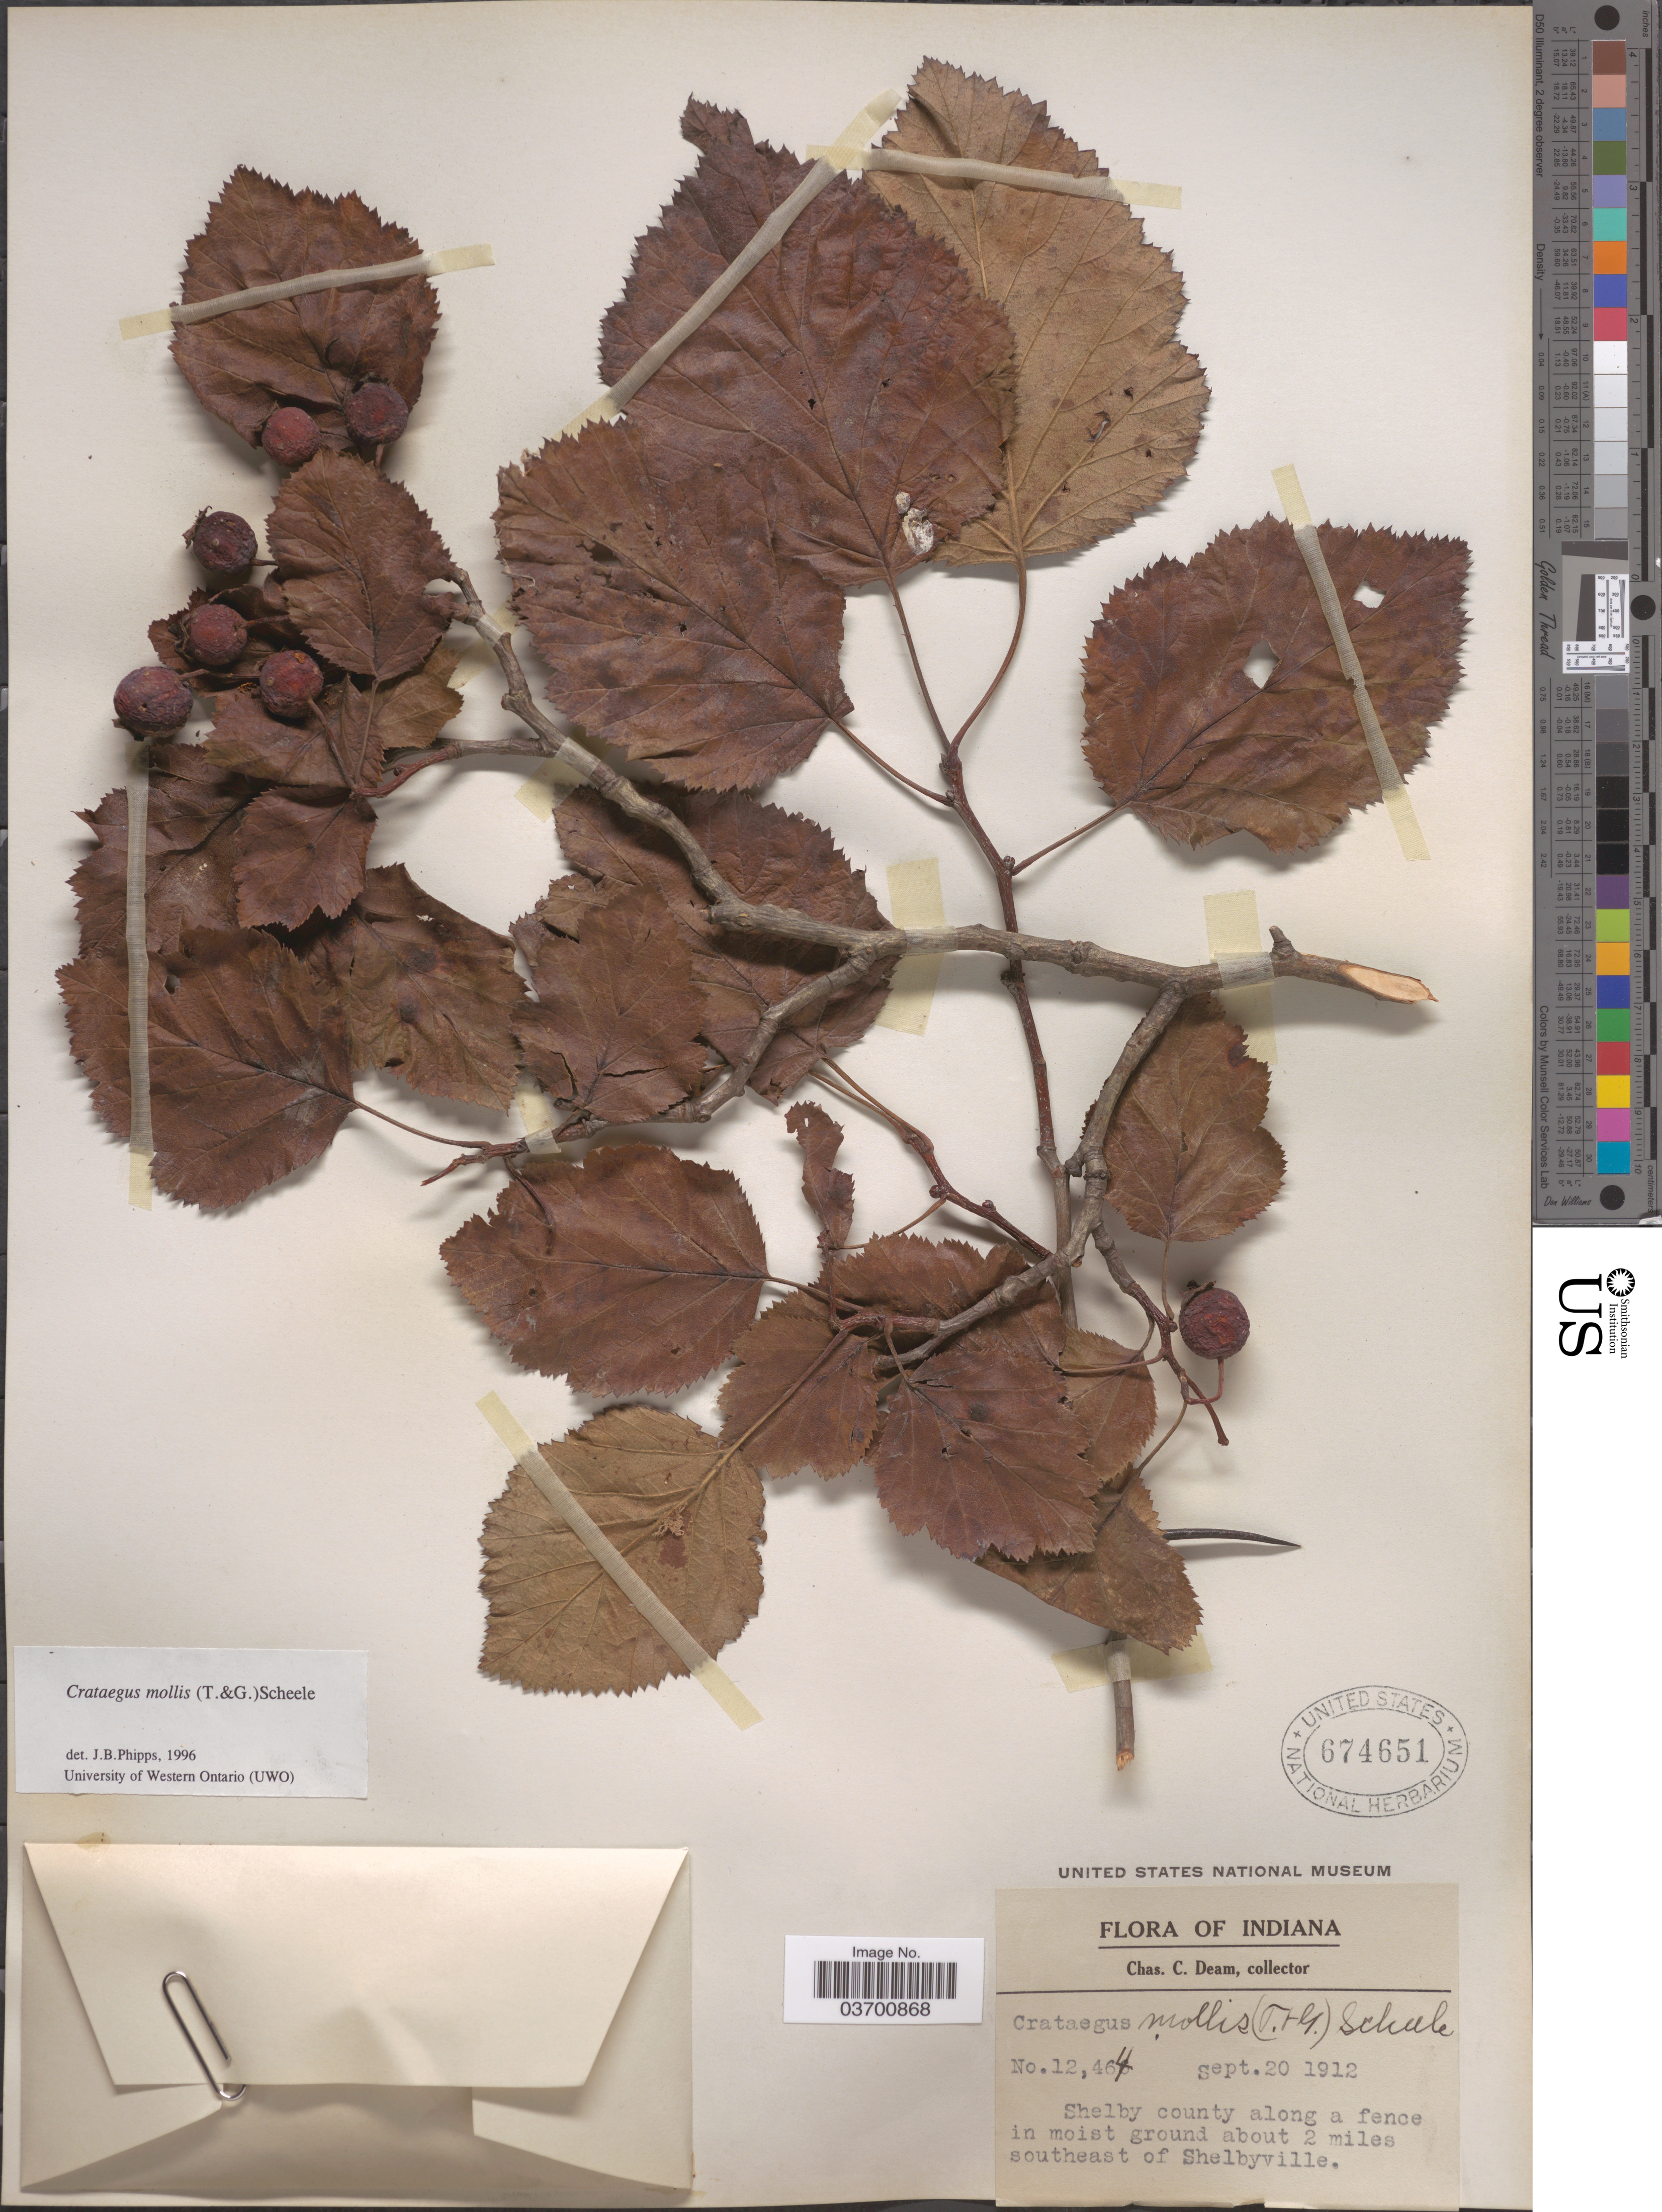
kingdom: Plantae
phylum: Tracheophyta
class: Magnoliopsida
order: Rosales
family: Rosaceae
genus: Crataegus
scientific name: Crataegus mollis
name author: (Torr. & A. Gray) Scheele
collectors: C. C. Deam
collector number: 12464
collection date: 1912-09-20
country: United States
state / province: Indiana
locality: Shelby county along a fence in moist ground about 2 miles southeast of Shelbyville.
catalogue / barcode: US 674651